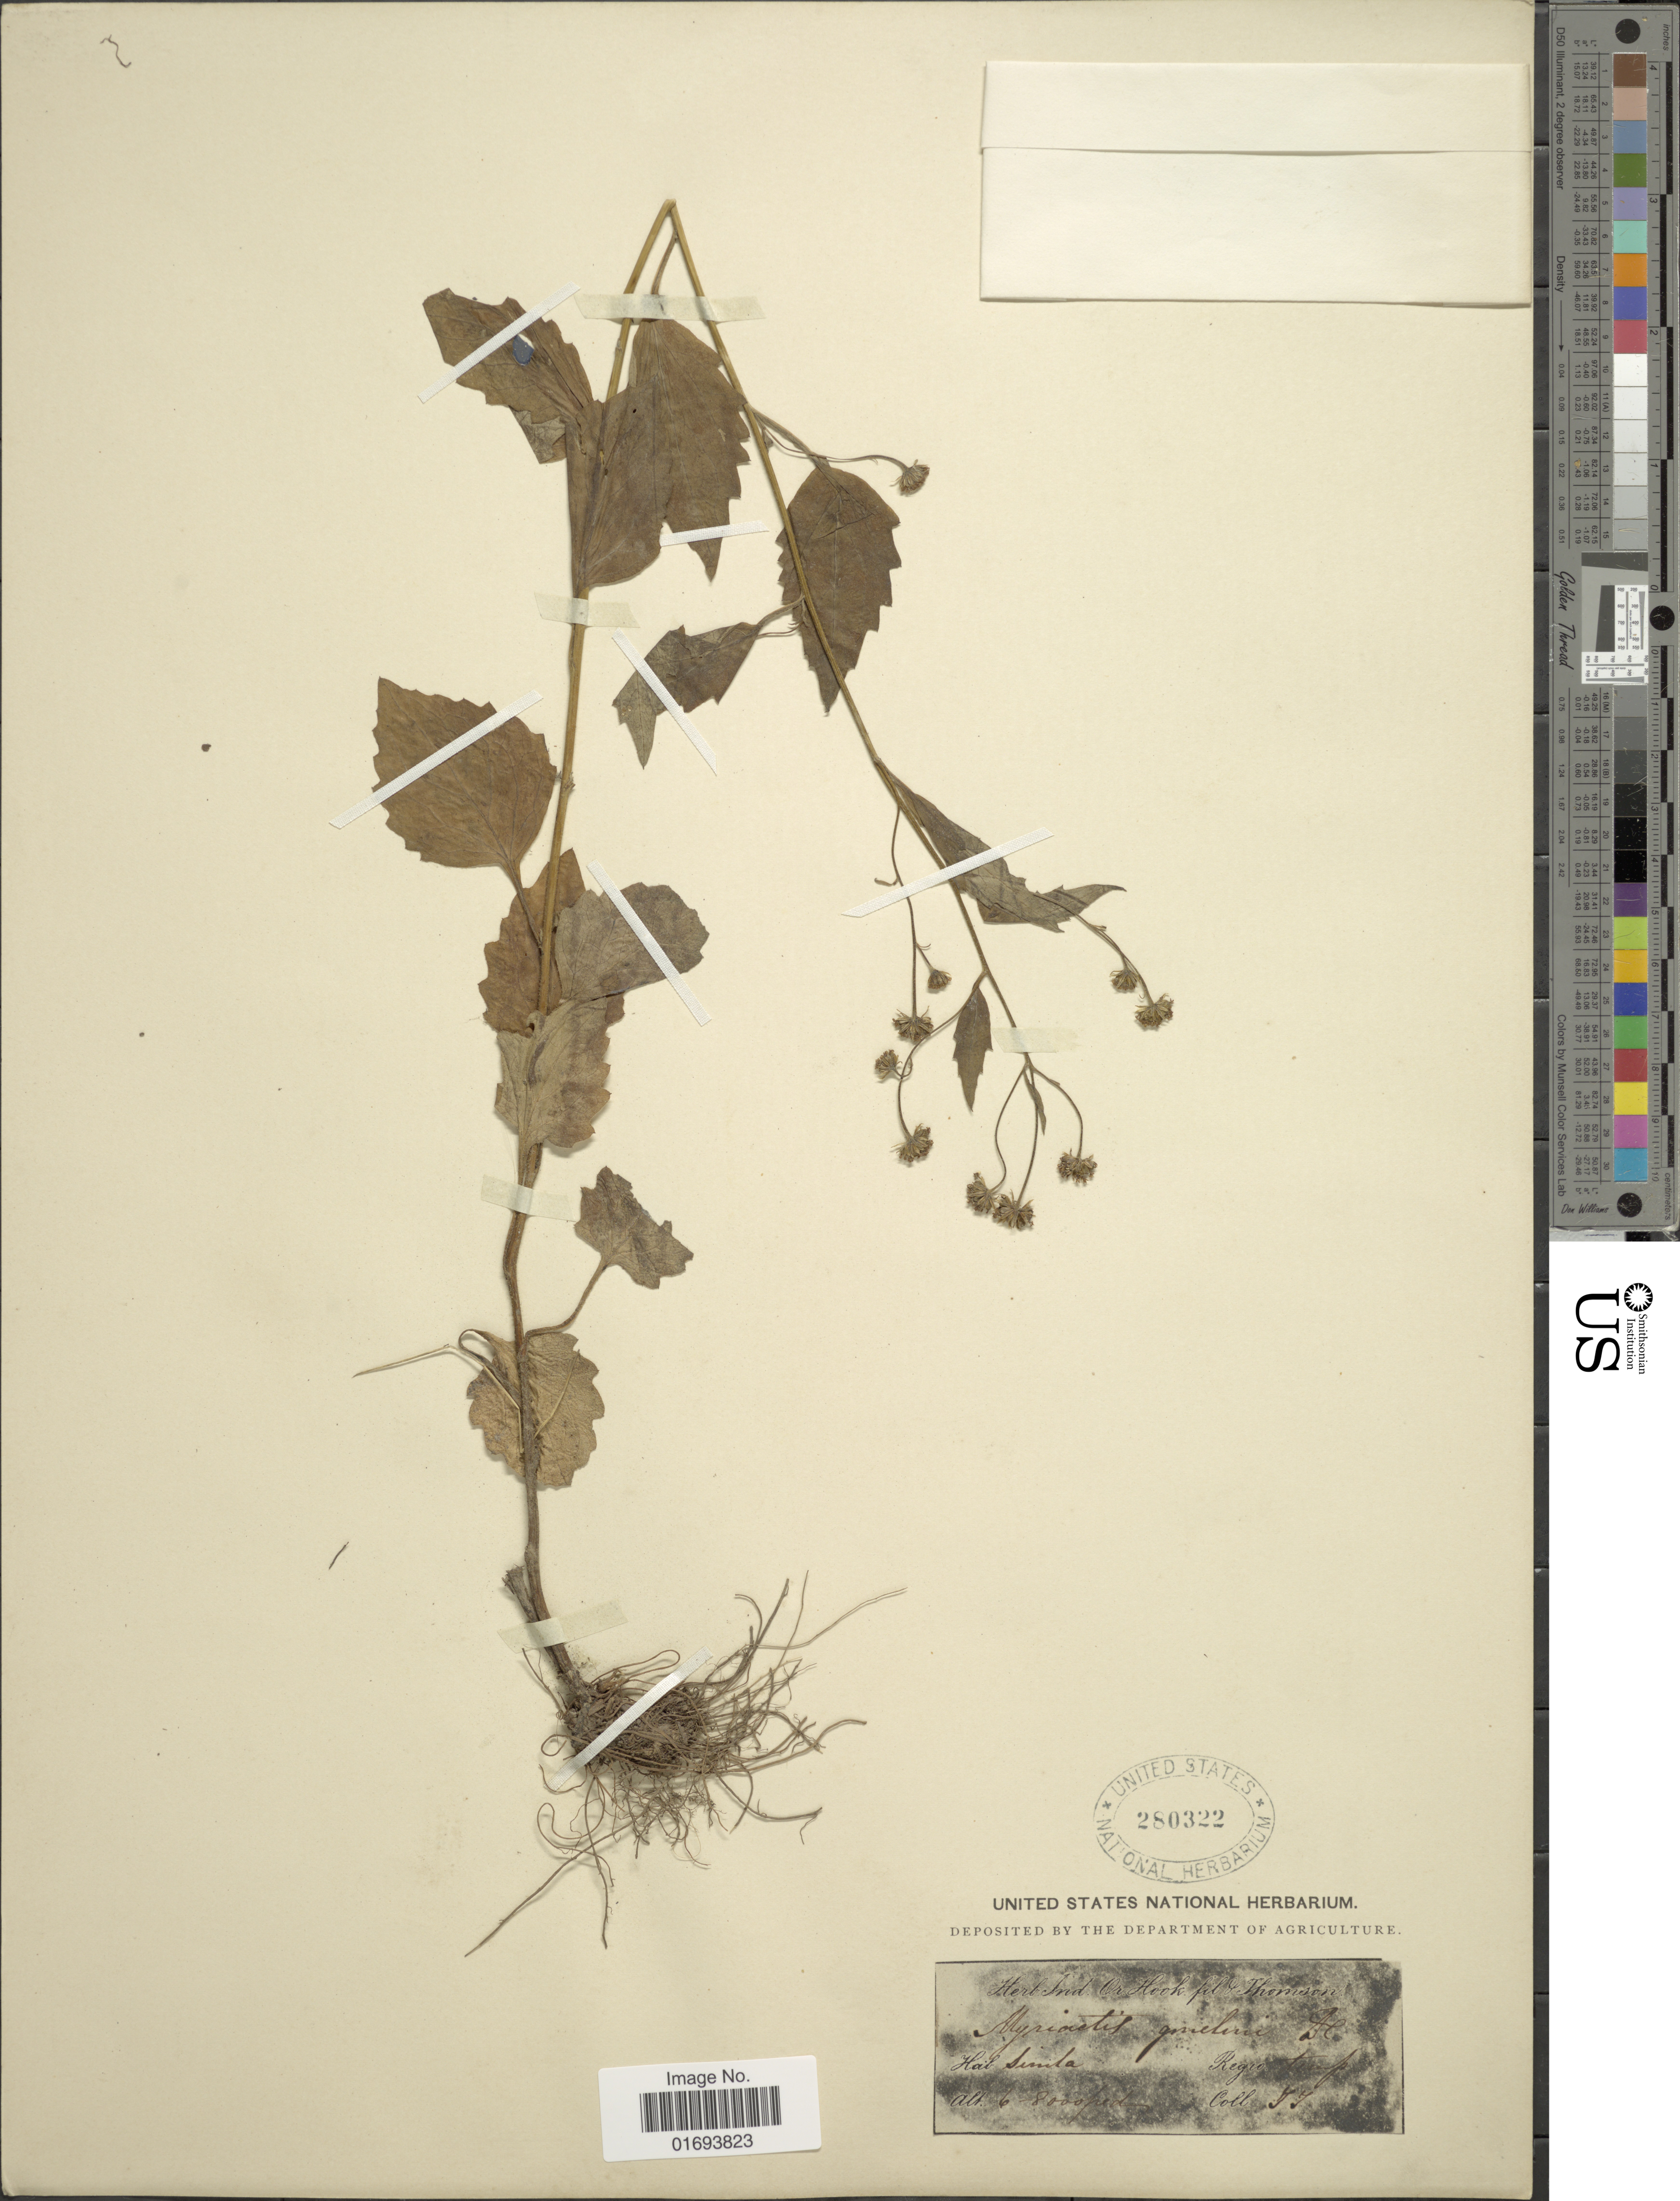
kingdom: Plantae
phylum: Tracheophyta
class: Magnoliopsida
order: Asterales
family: Asteraceae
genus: Myriactis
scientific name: Myriactis gmelinii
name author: (Fisch. & C.A. Mey.) DC.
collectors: T. Thomson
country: India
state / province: Himachal Pradesh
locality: Sinita, Regio Temp.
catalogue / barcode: US 280322